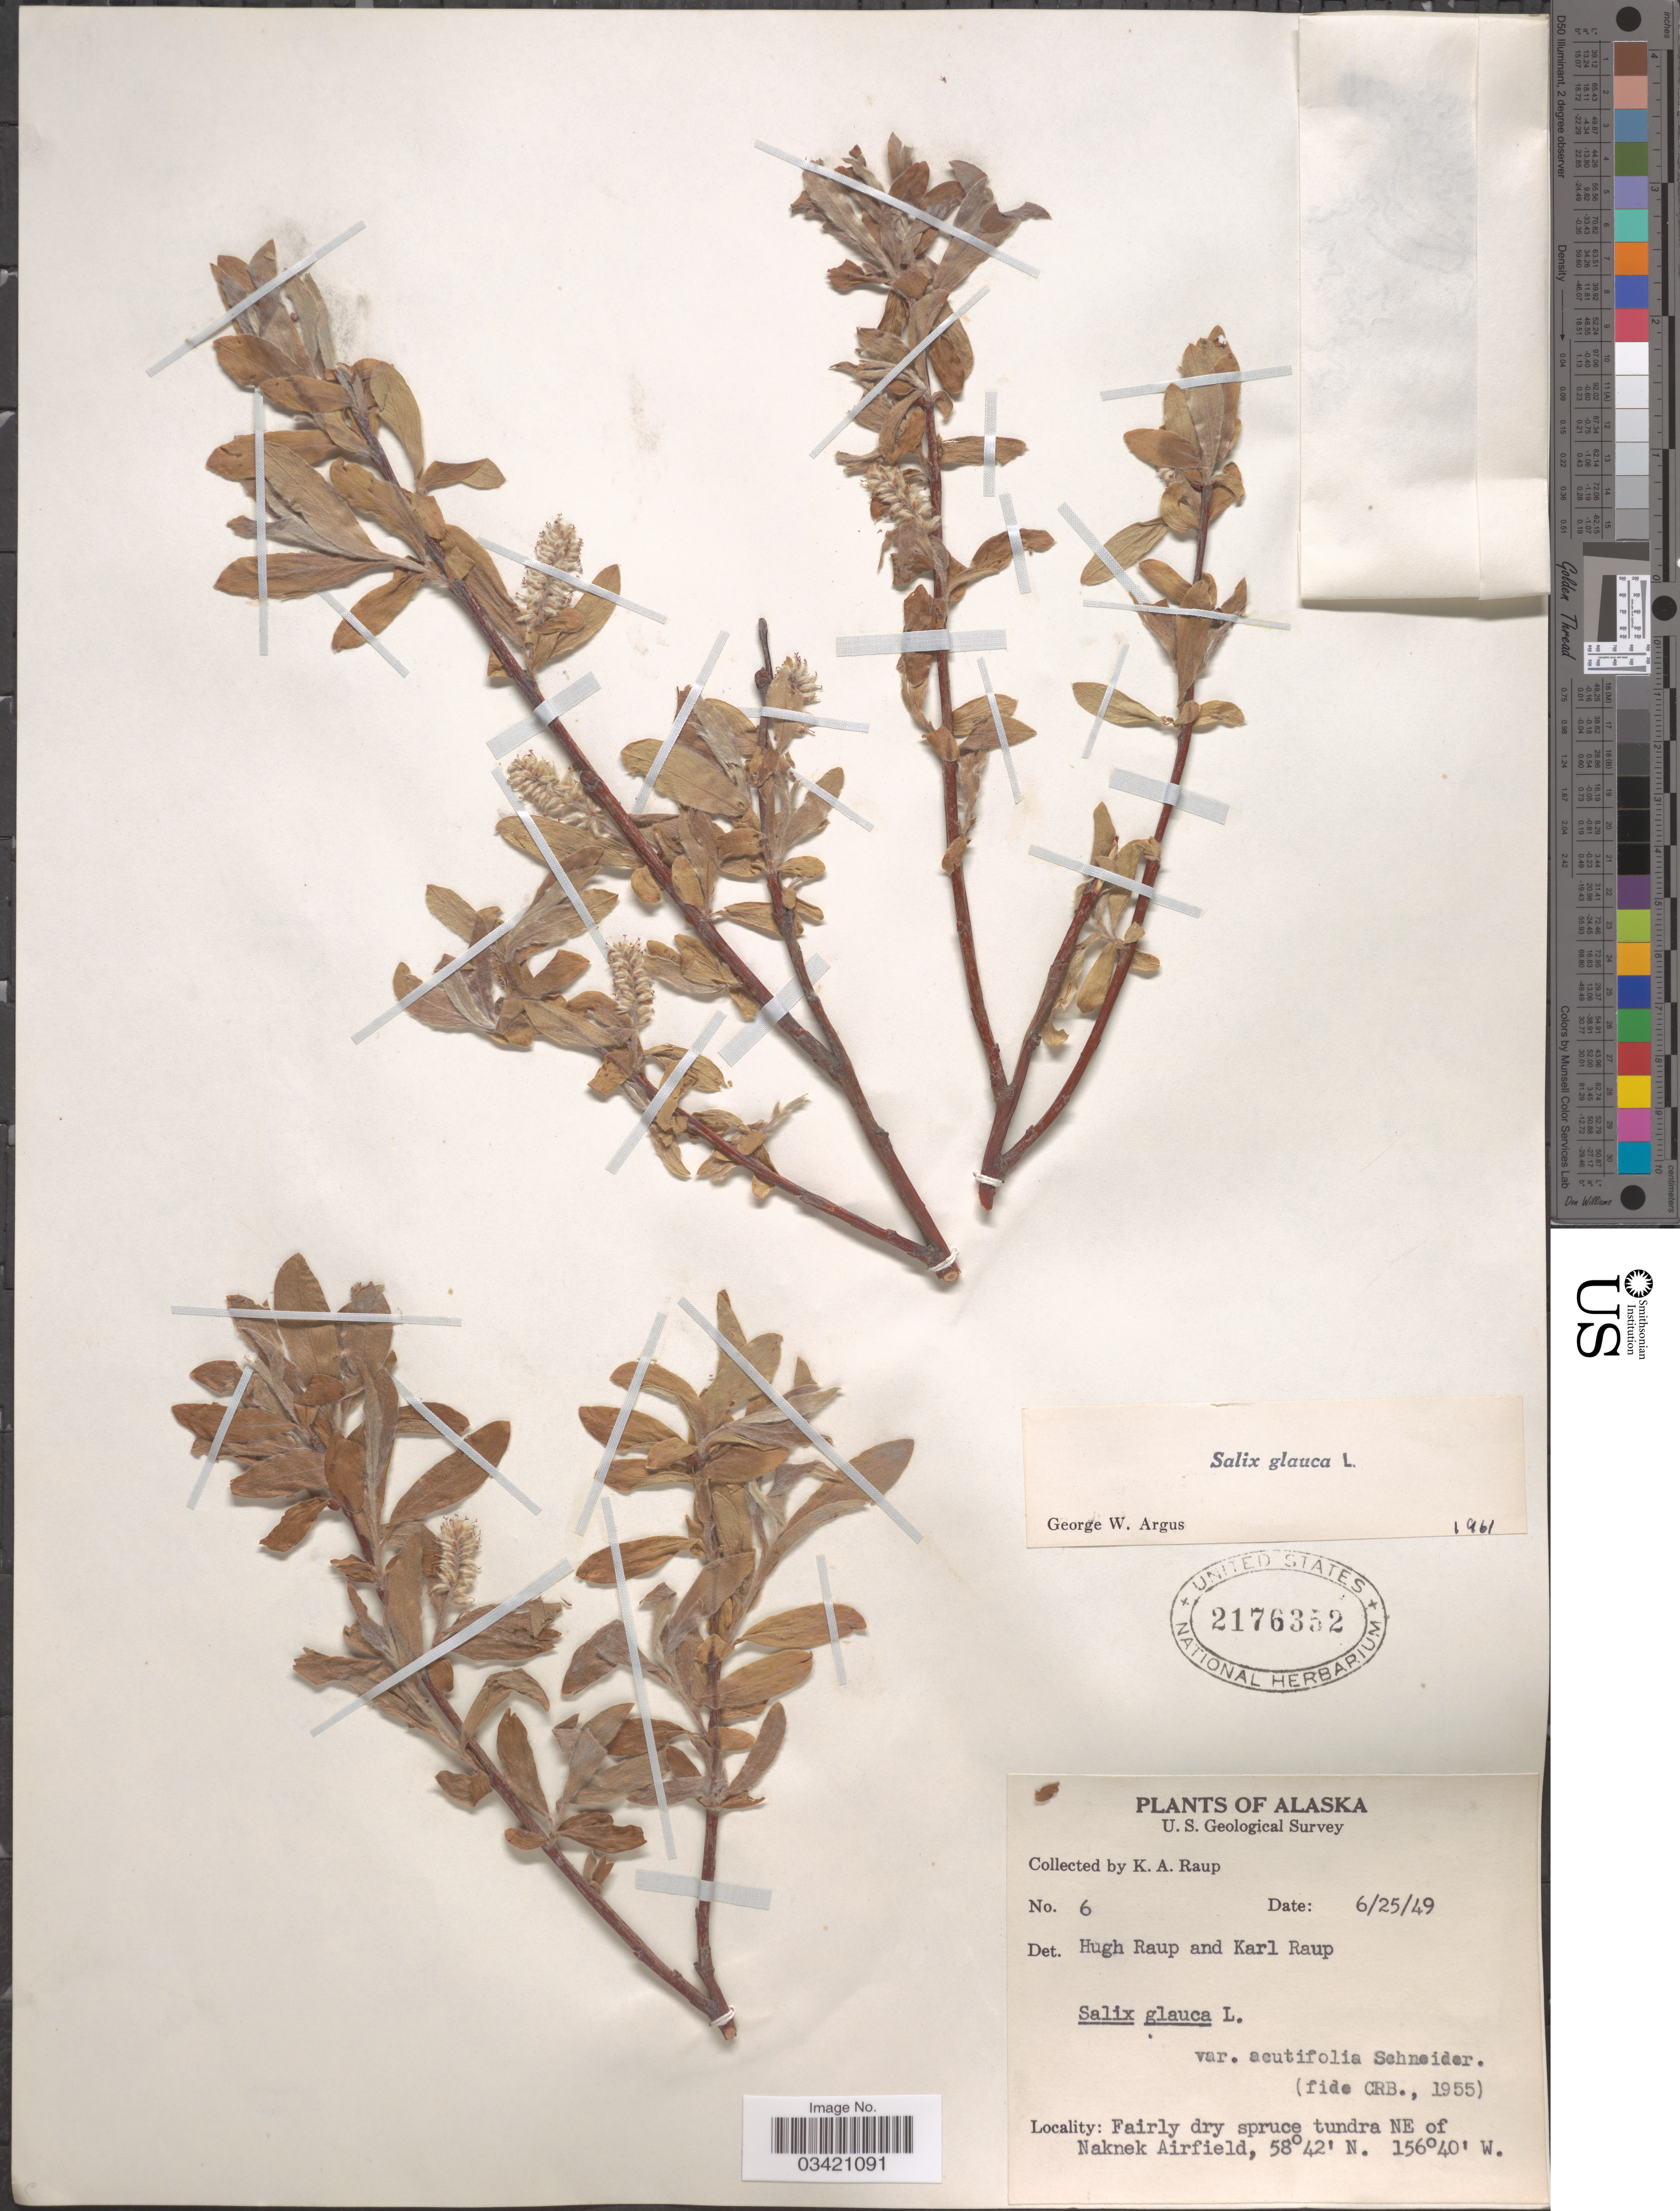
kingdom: Plantae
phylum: Tracheophyta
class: Magnoliopsida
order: Malpighiales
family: Salicaceae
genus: Salix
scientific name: Salix glauca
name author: L.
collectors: K. Raup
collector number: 6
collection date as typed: Transcribed d/m/y: 25/6/49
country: United States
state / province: Alaska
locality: Fairly dry spruce tundra NE of Naknek Airfield.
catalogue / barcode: US 2176352